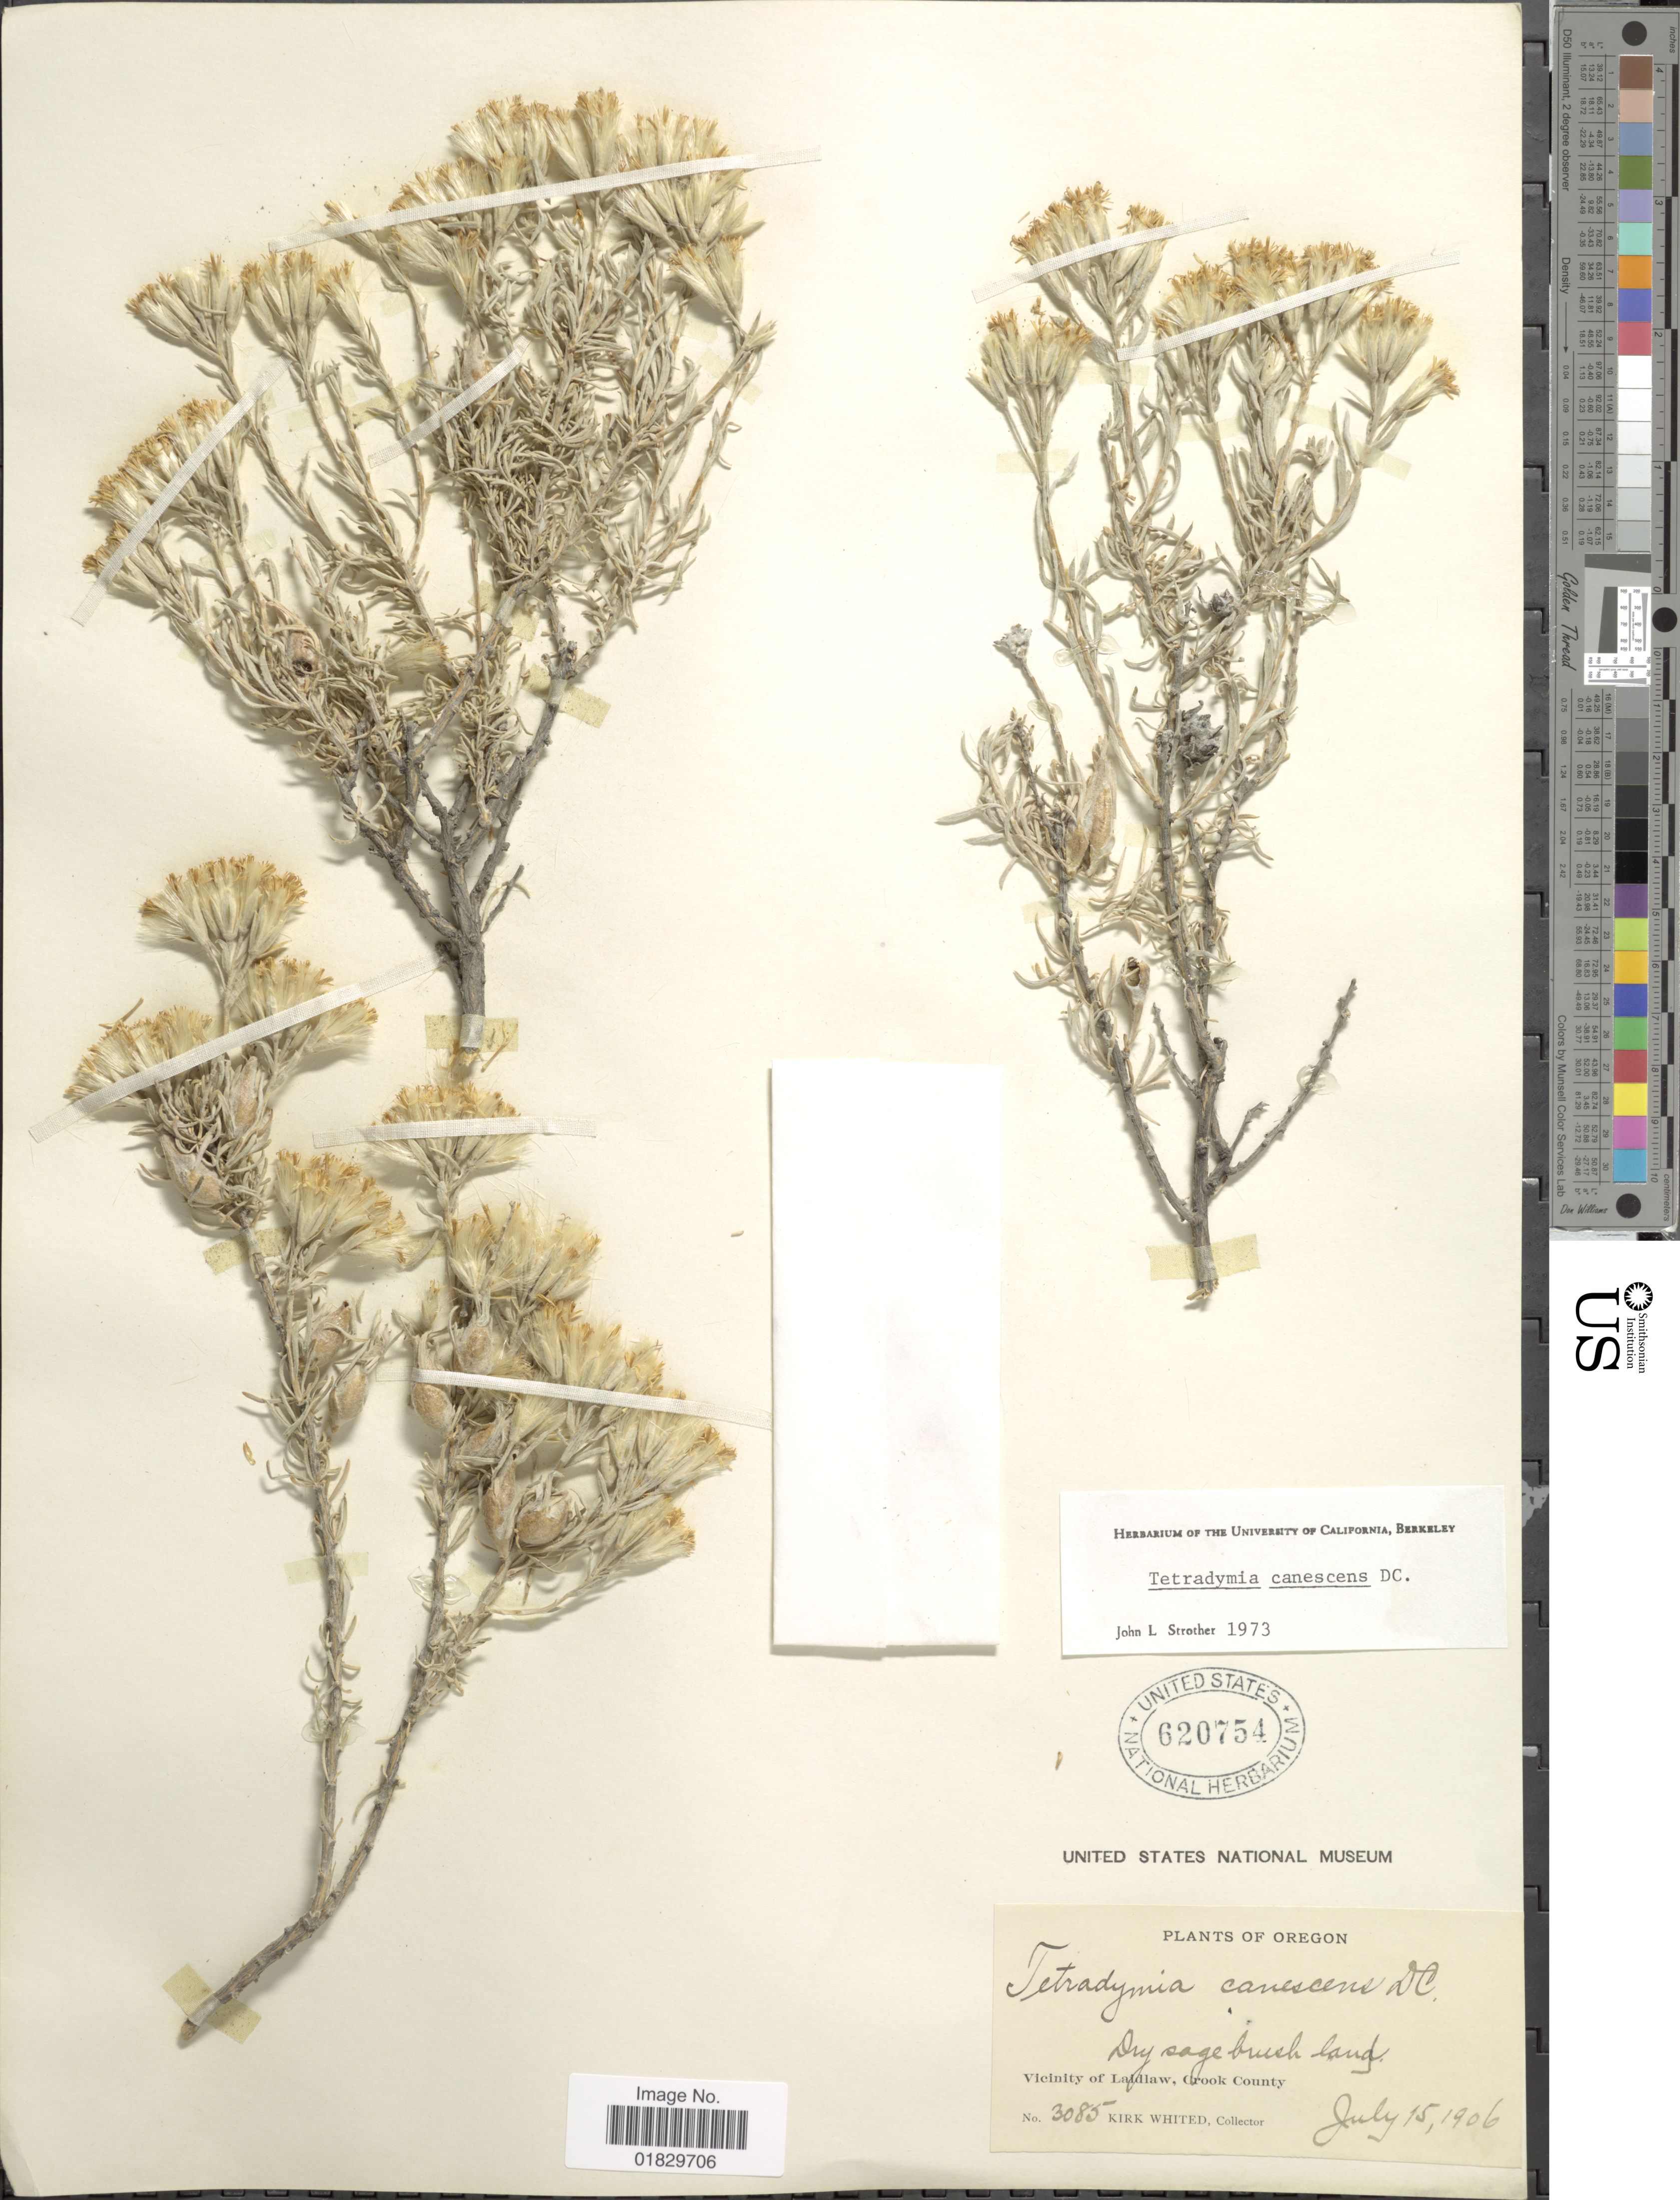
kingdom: Plantae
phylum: Tracheophyta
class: Magnoliopsida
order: Asterales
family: Asteraceae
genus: Tetradymia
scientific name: Tetradymia canescens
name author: DC.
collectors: K. Whited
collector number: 3085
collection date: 1906-07-15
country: United States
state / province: Oregon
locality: Dry sage brush land. Vicinity of Laidlaw, Crook County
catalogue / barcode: US 620754